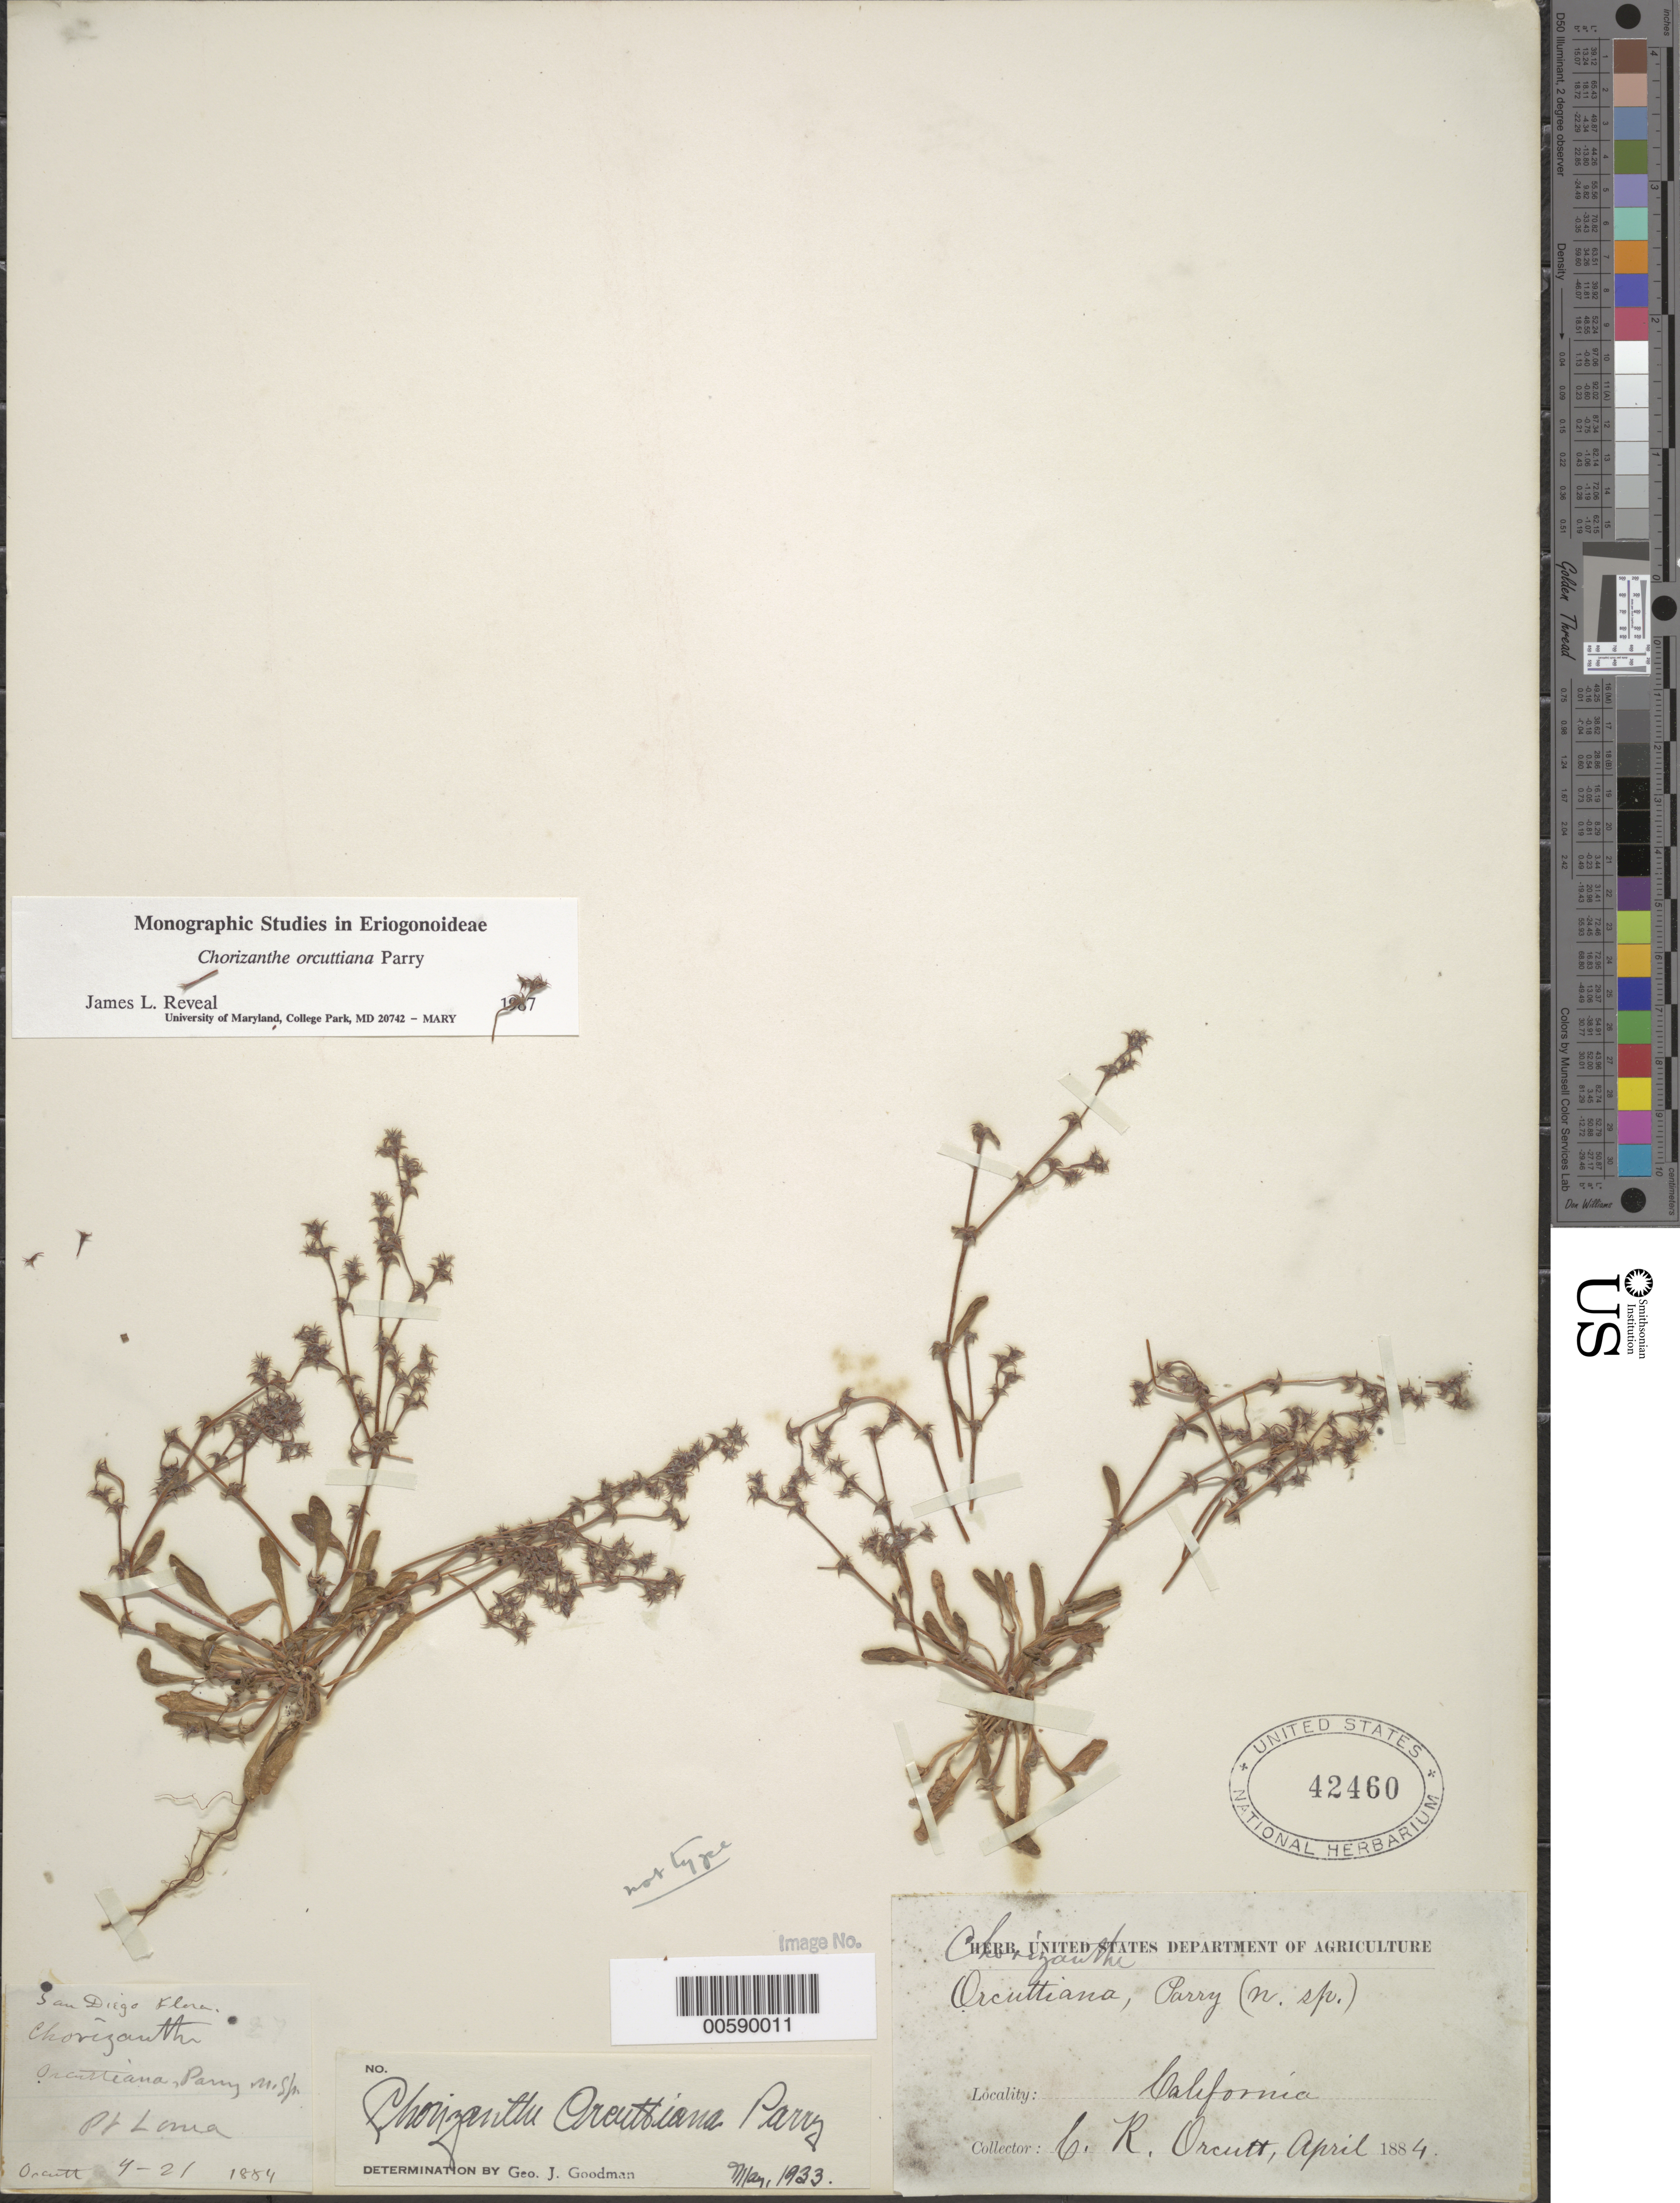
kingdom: Plantae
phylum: Tracheophyta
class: Magnoliopsida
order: Caryophyllales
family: Polygonaceae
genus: Chorizanthe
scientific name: Chorizanthe orcuttiana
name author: Parry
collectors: C. R. Orcutt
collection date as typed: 21 Apr 1884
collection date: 1884-04-21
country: United States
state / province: California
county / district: San Diego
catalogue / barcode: US 42460